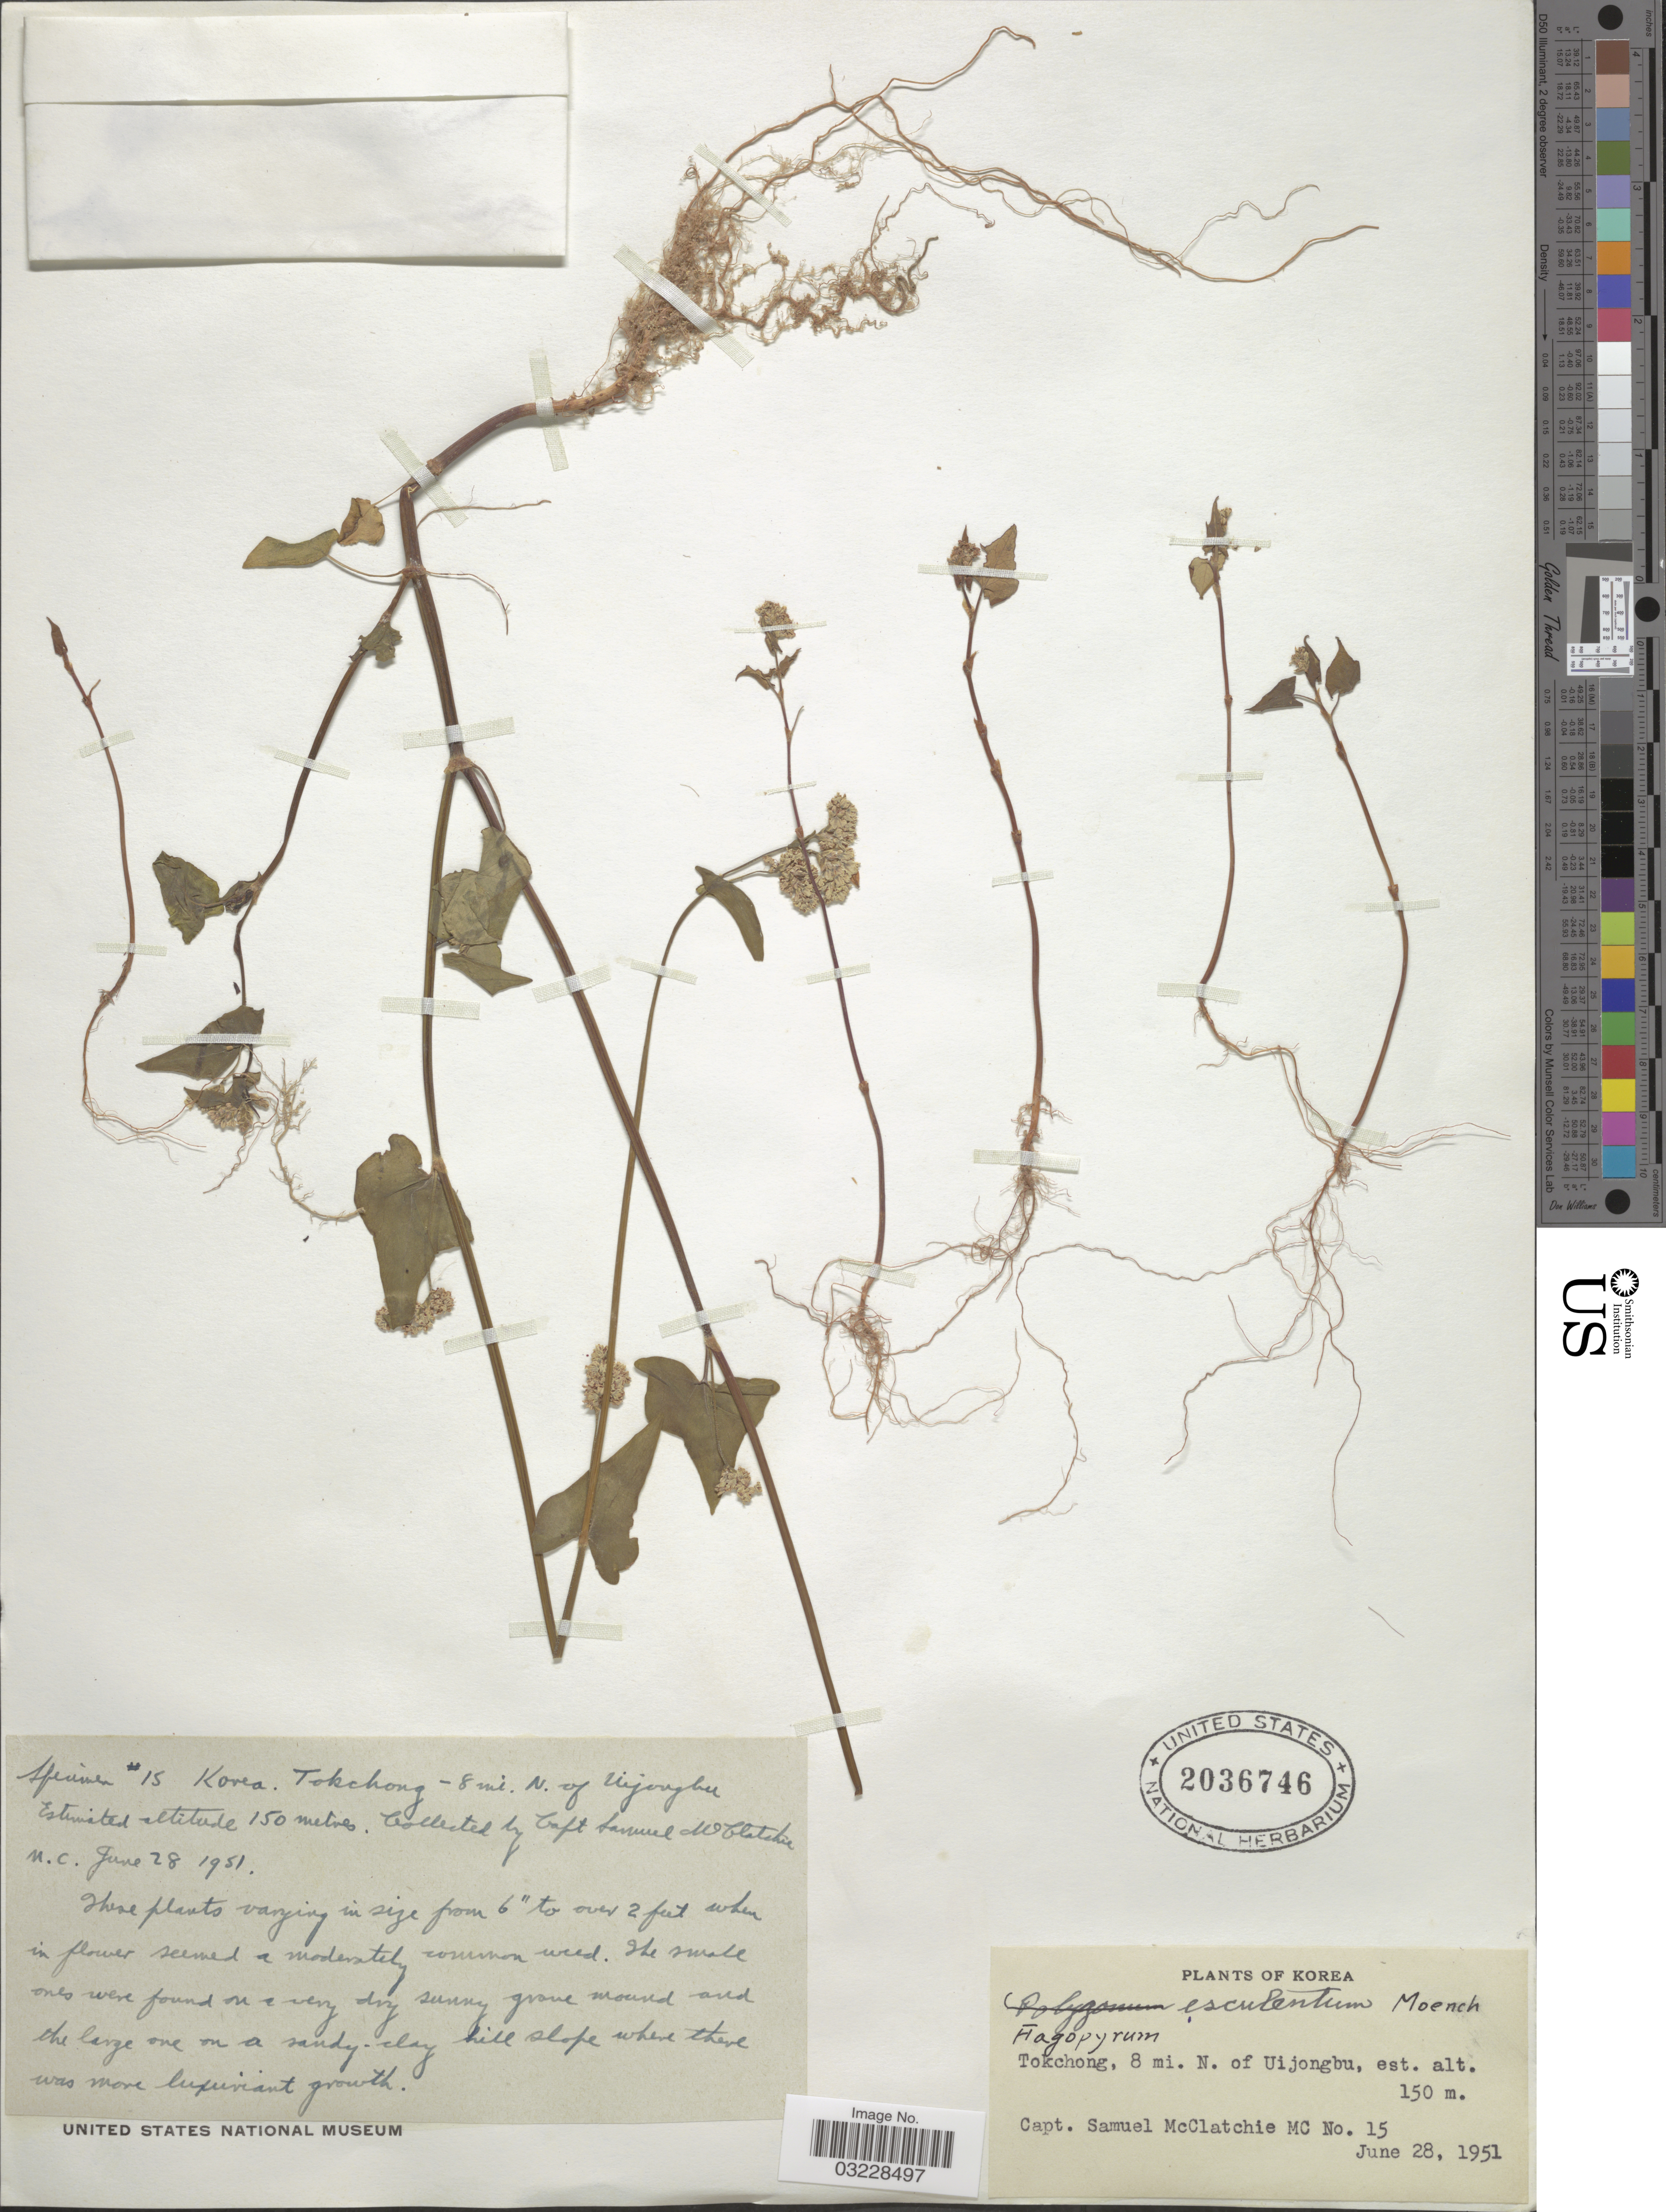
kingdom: Plantae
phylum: Tracheophyta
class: Magnoliopsida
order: Caryophyllales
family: Polygonaceae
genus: Polygonum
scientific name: Polygonum fagopyrum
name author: L.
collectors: S. McClatchie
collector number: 15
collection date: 1951-06-28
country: South Korea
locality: Tokchong, 8 mi. N. of Uijongbu, est.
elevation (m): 150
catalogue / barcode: US 2036746